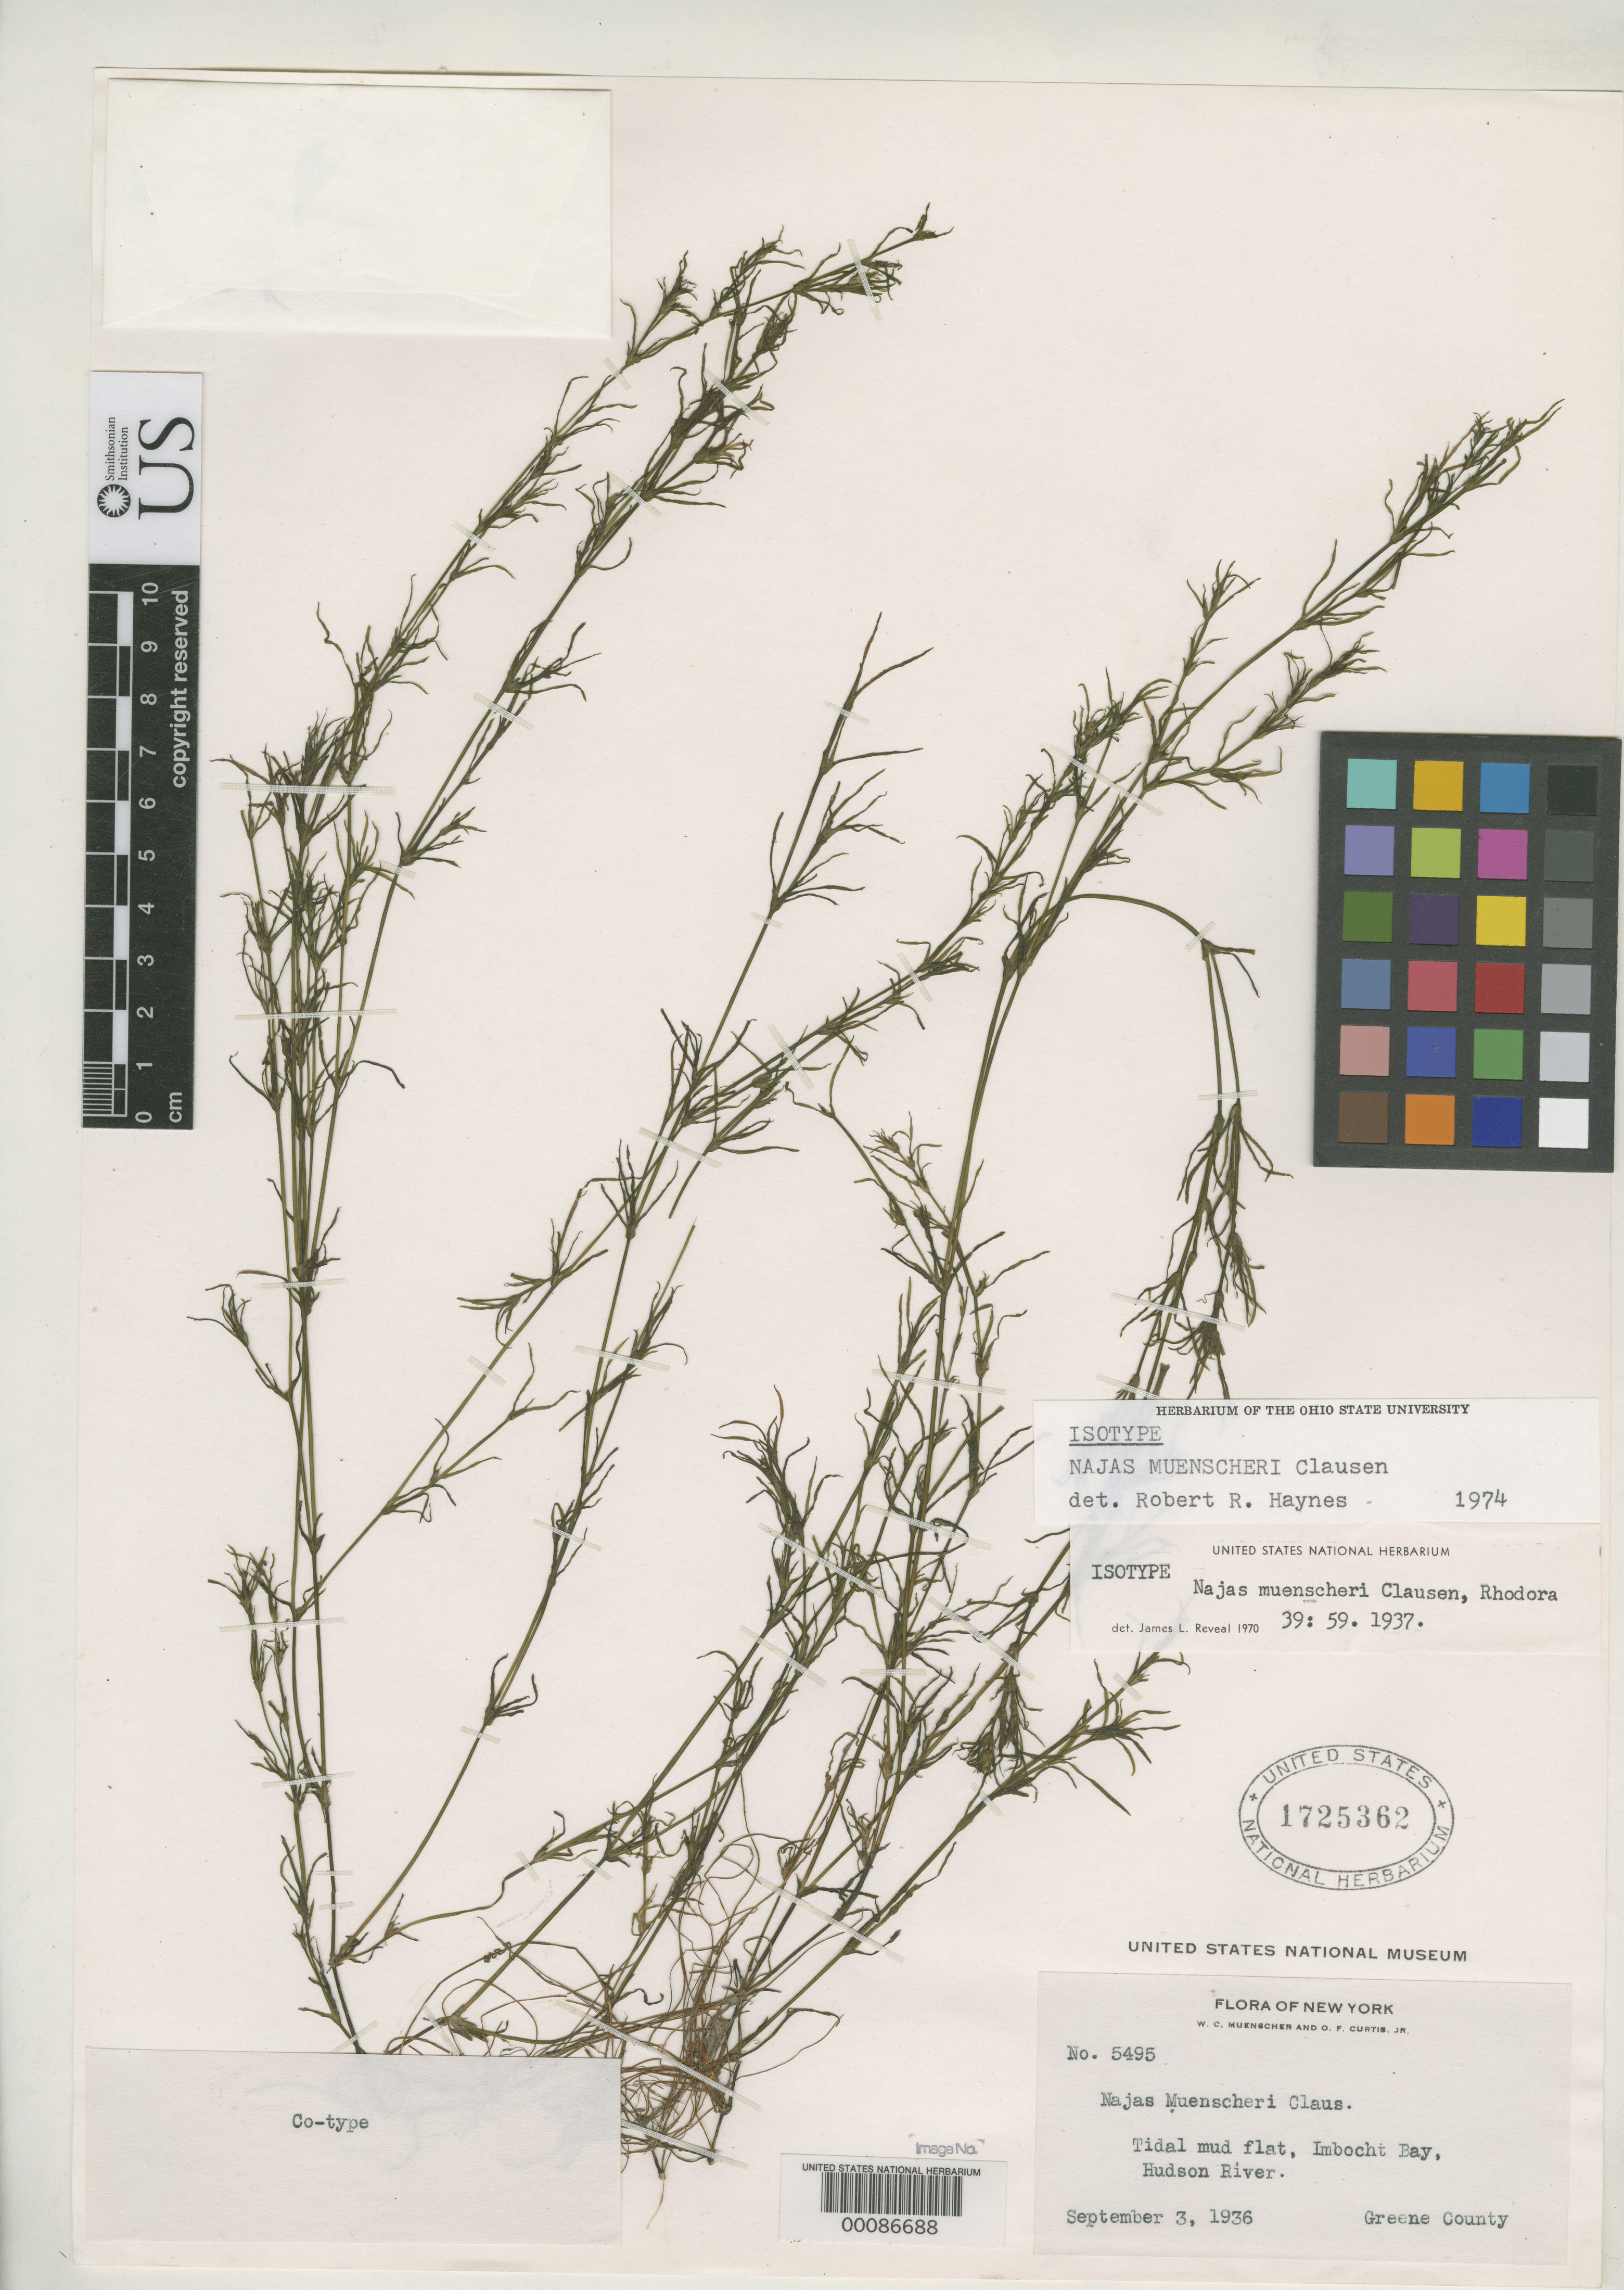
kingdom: Plantae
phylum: Tracheophyta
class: Liliopsida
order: Alismatales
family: Hydrocharitaceae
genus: Najas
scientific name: Najas muenscheri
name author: R.T. Clausen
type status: Isotype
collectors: W. Muenscher & O. Curtis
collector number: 5495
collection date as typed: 03 Sep 1936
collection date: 1936-09-03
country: United States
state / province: New York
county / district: Greene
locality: Imbocht Bay, Hudson River.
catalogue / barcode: US 1725362